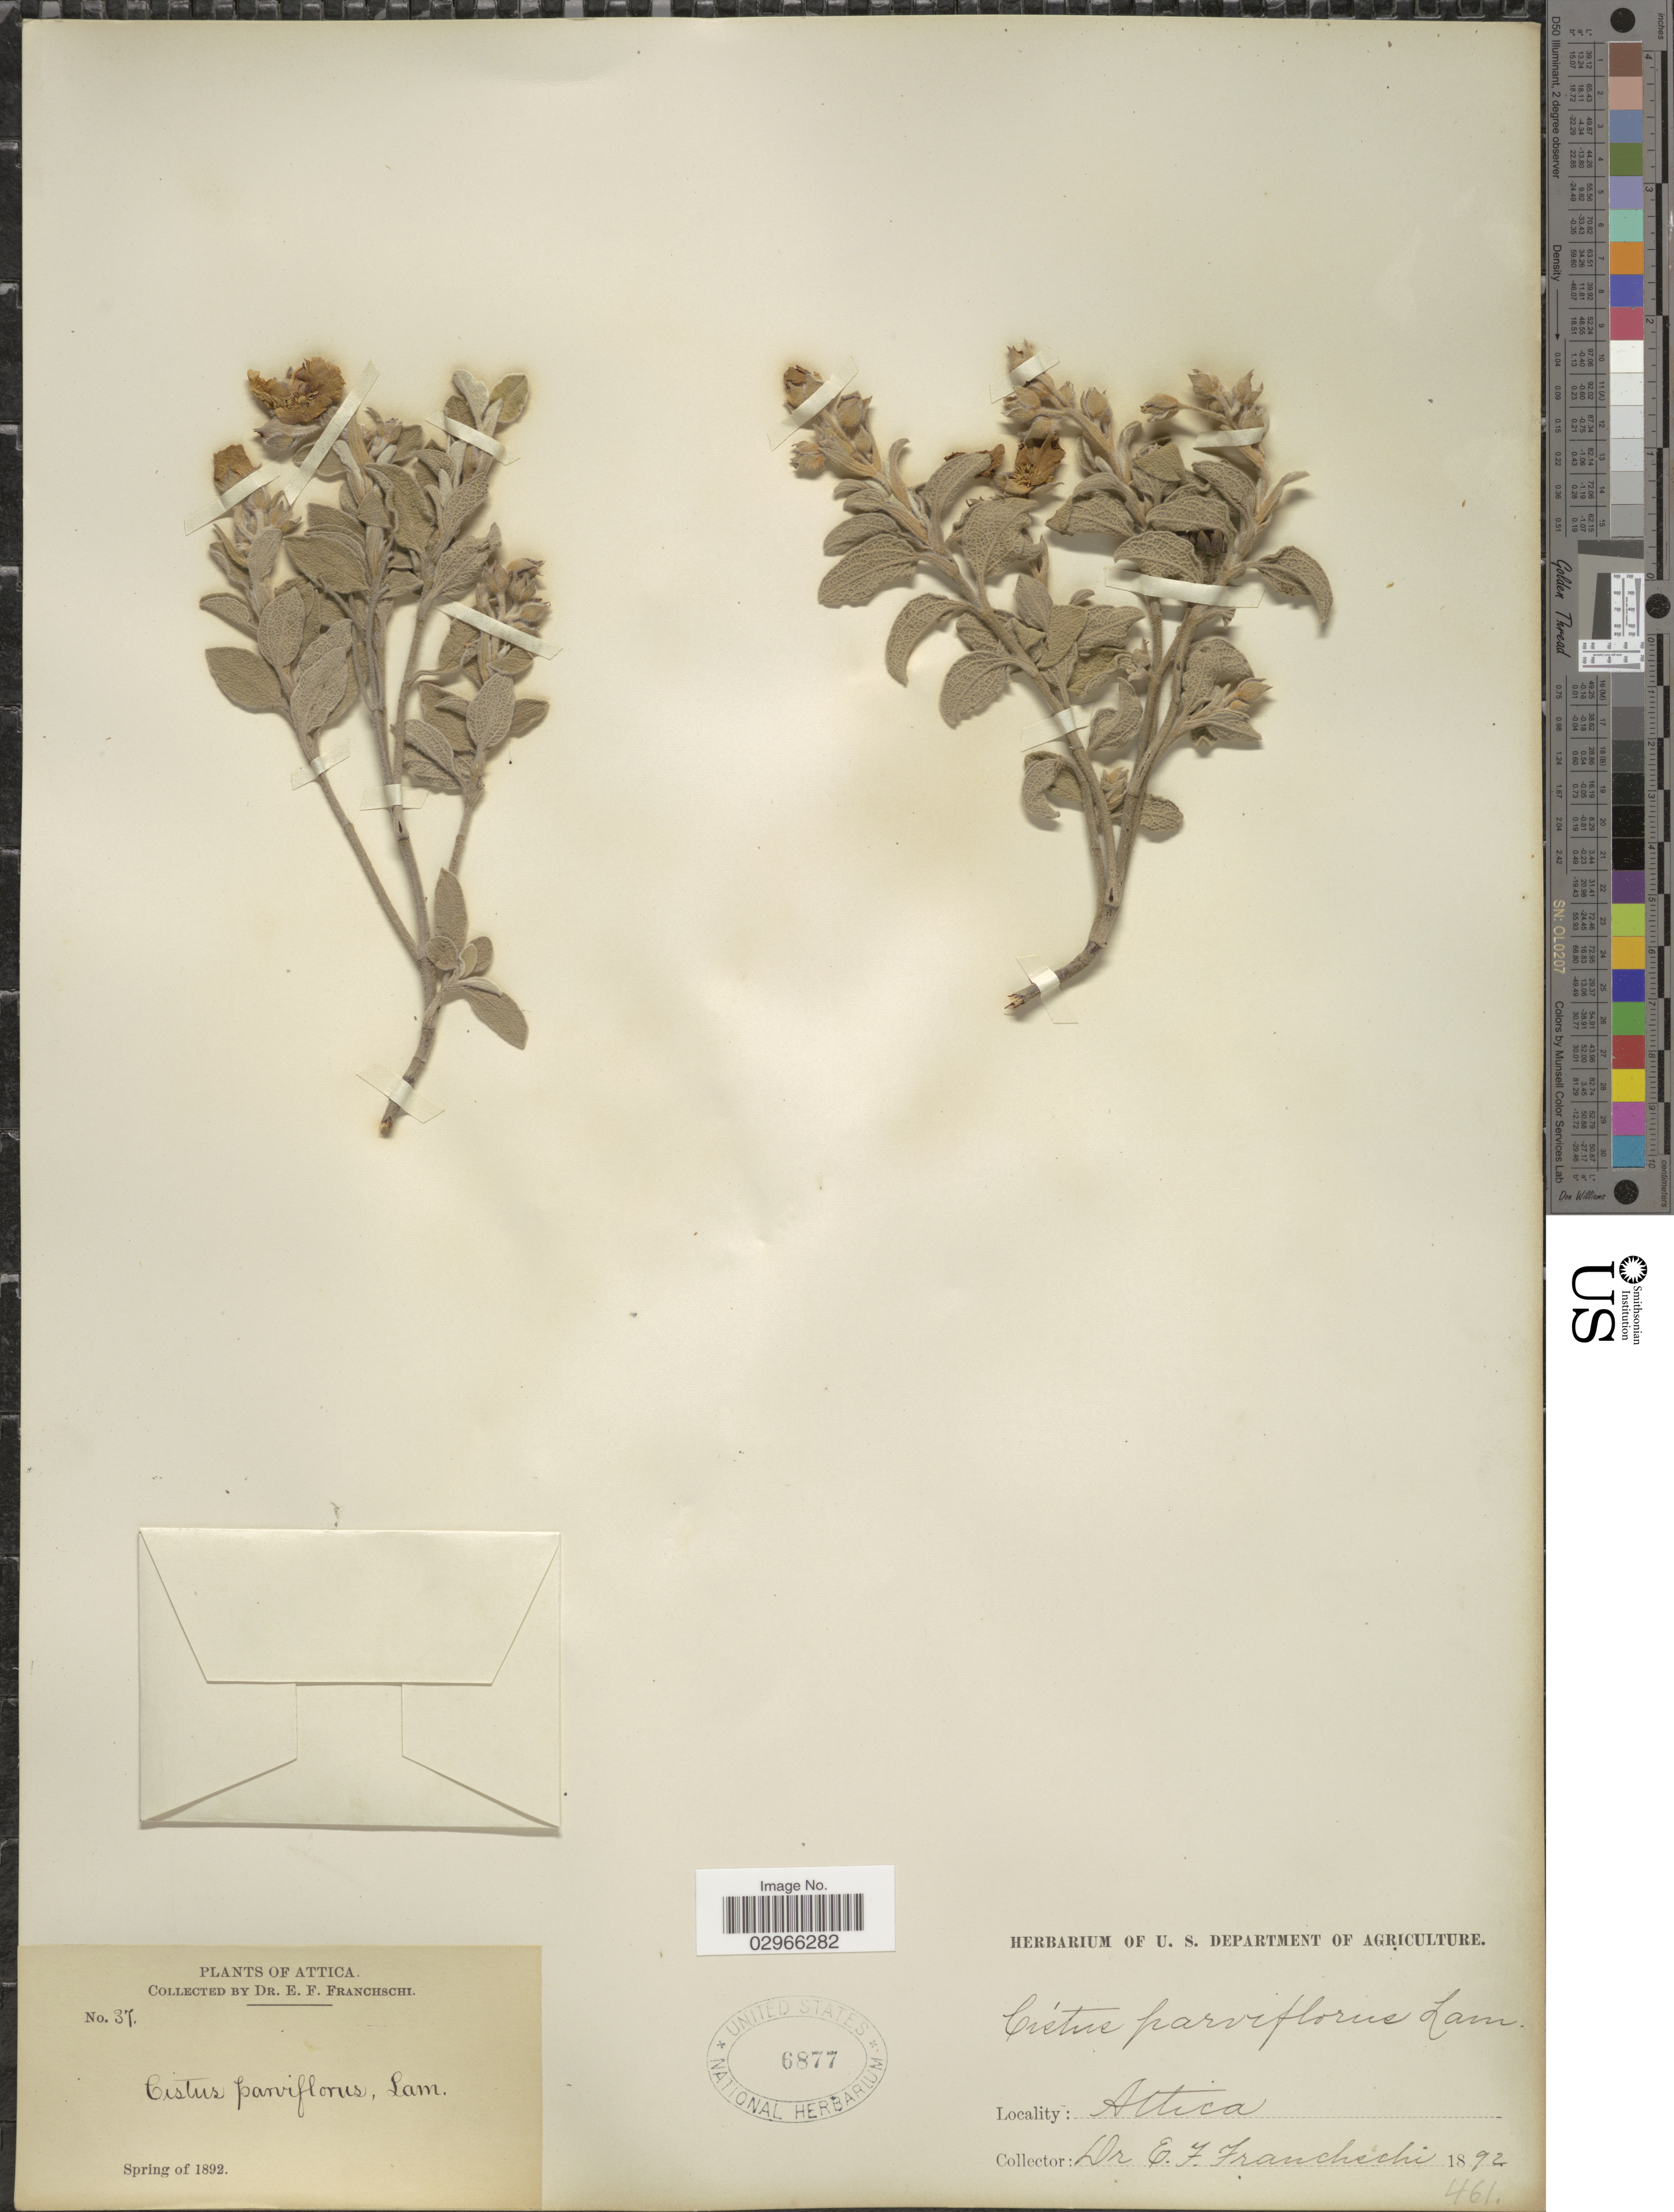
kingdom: Plantae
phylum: Tracheophyta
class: Magnoliopsida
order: Malvales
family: Cistaceae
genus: Cistus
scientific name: Cistus parviflorus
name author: Lam.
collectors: E. Franchschi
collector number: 37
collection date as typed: Spring of 1892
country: Greece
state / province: Attica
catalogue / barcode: US 6877